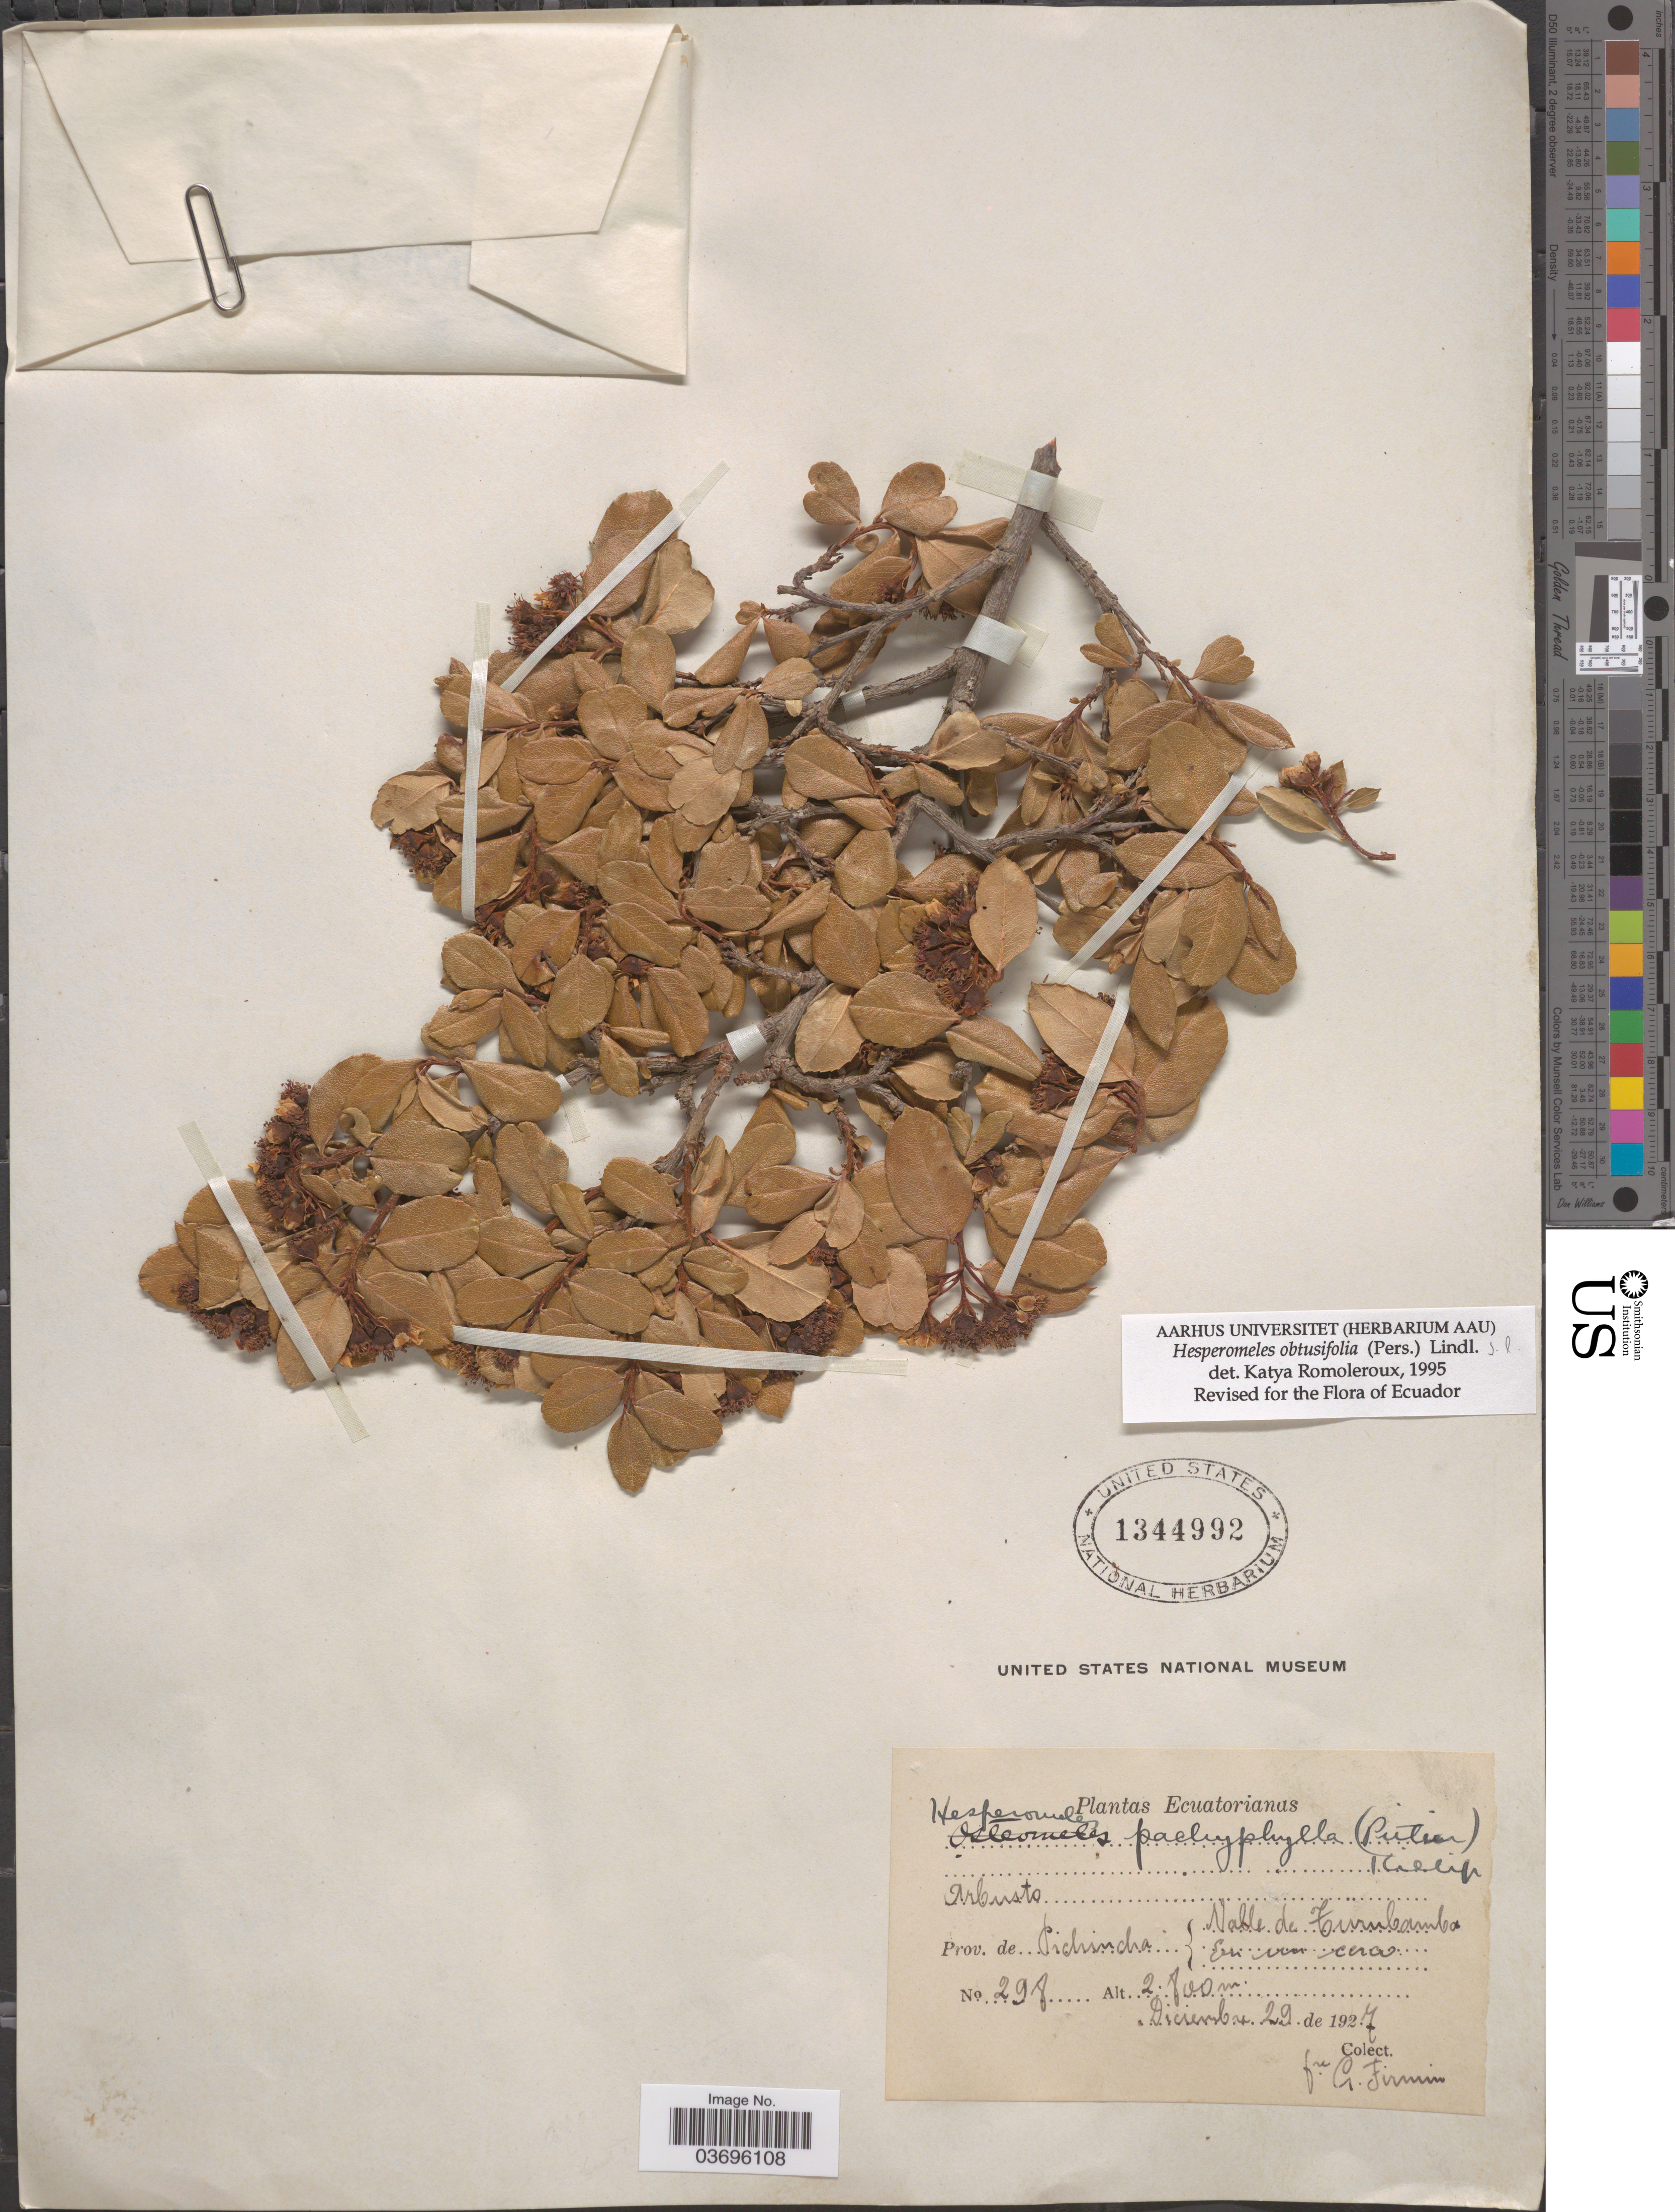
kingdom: Plantae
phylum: Tracheophyta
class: Magnoliopsida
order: Rosales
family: Rosaceae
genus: Hesperomeles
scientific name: Hesperomeles obtusifolia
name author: (Pers.) Lindl.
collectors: F. Firmin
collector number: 298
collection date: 1927-12-29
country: Ecuador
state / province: Pichincha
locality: Valle de Turubamba.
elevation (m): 2800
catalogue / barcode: US 1344992